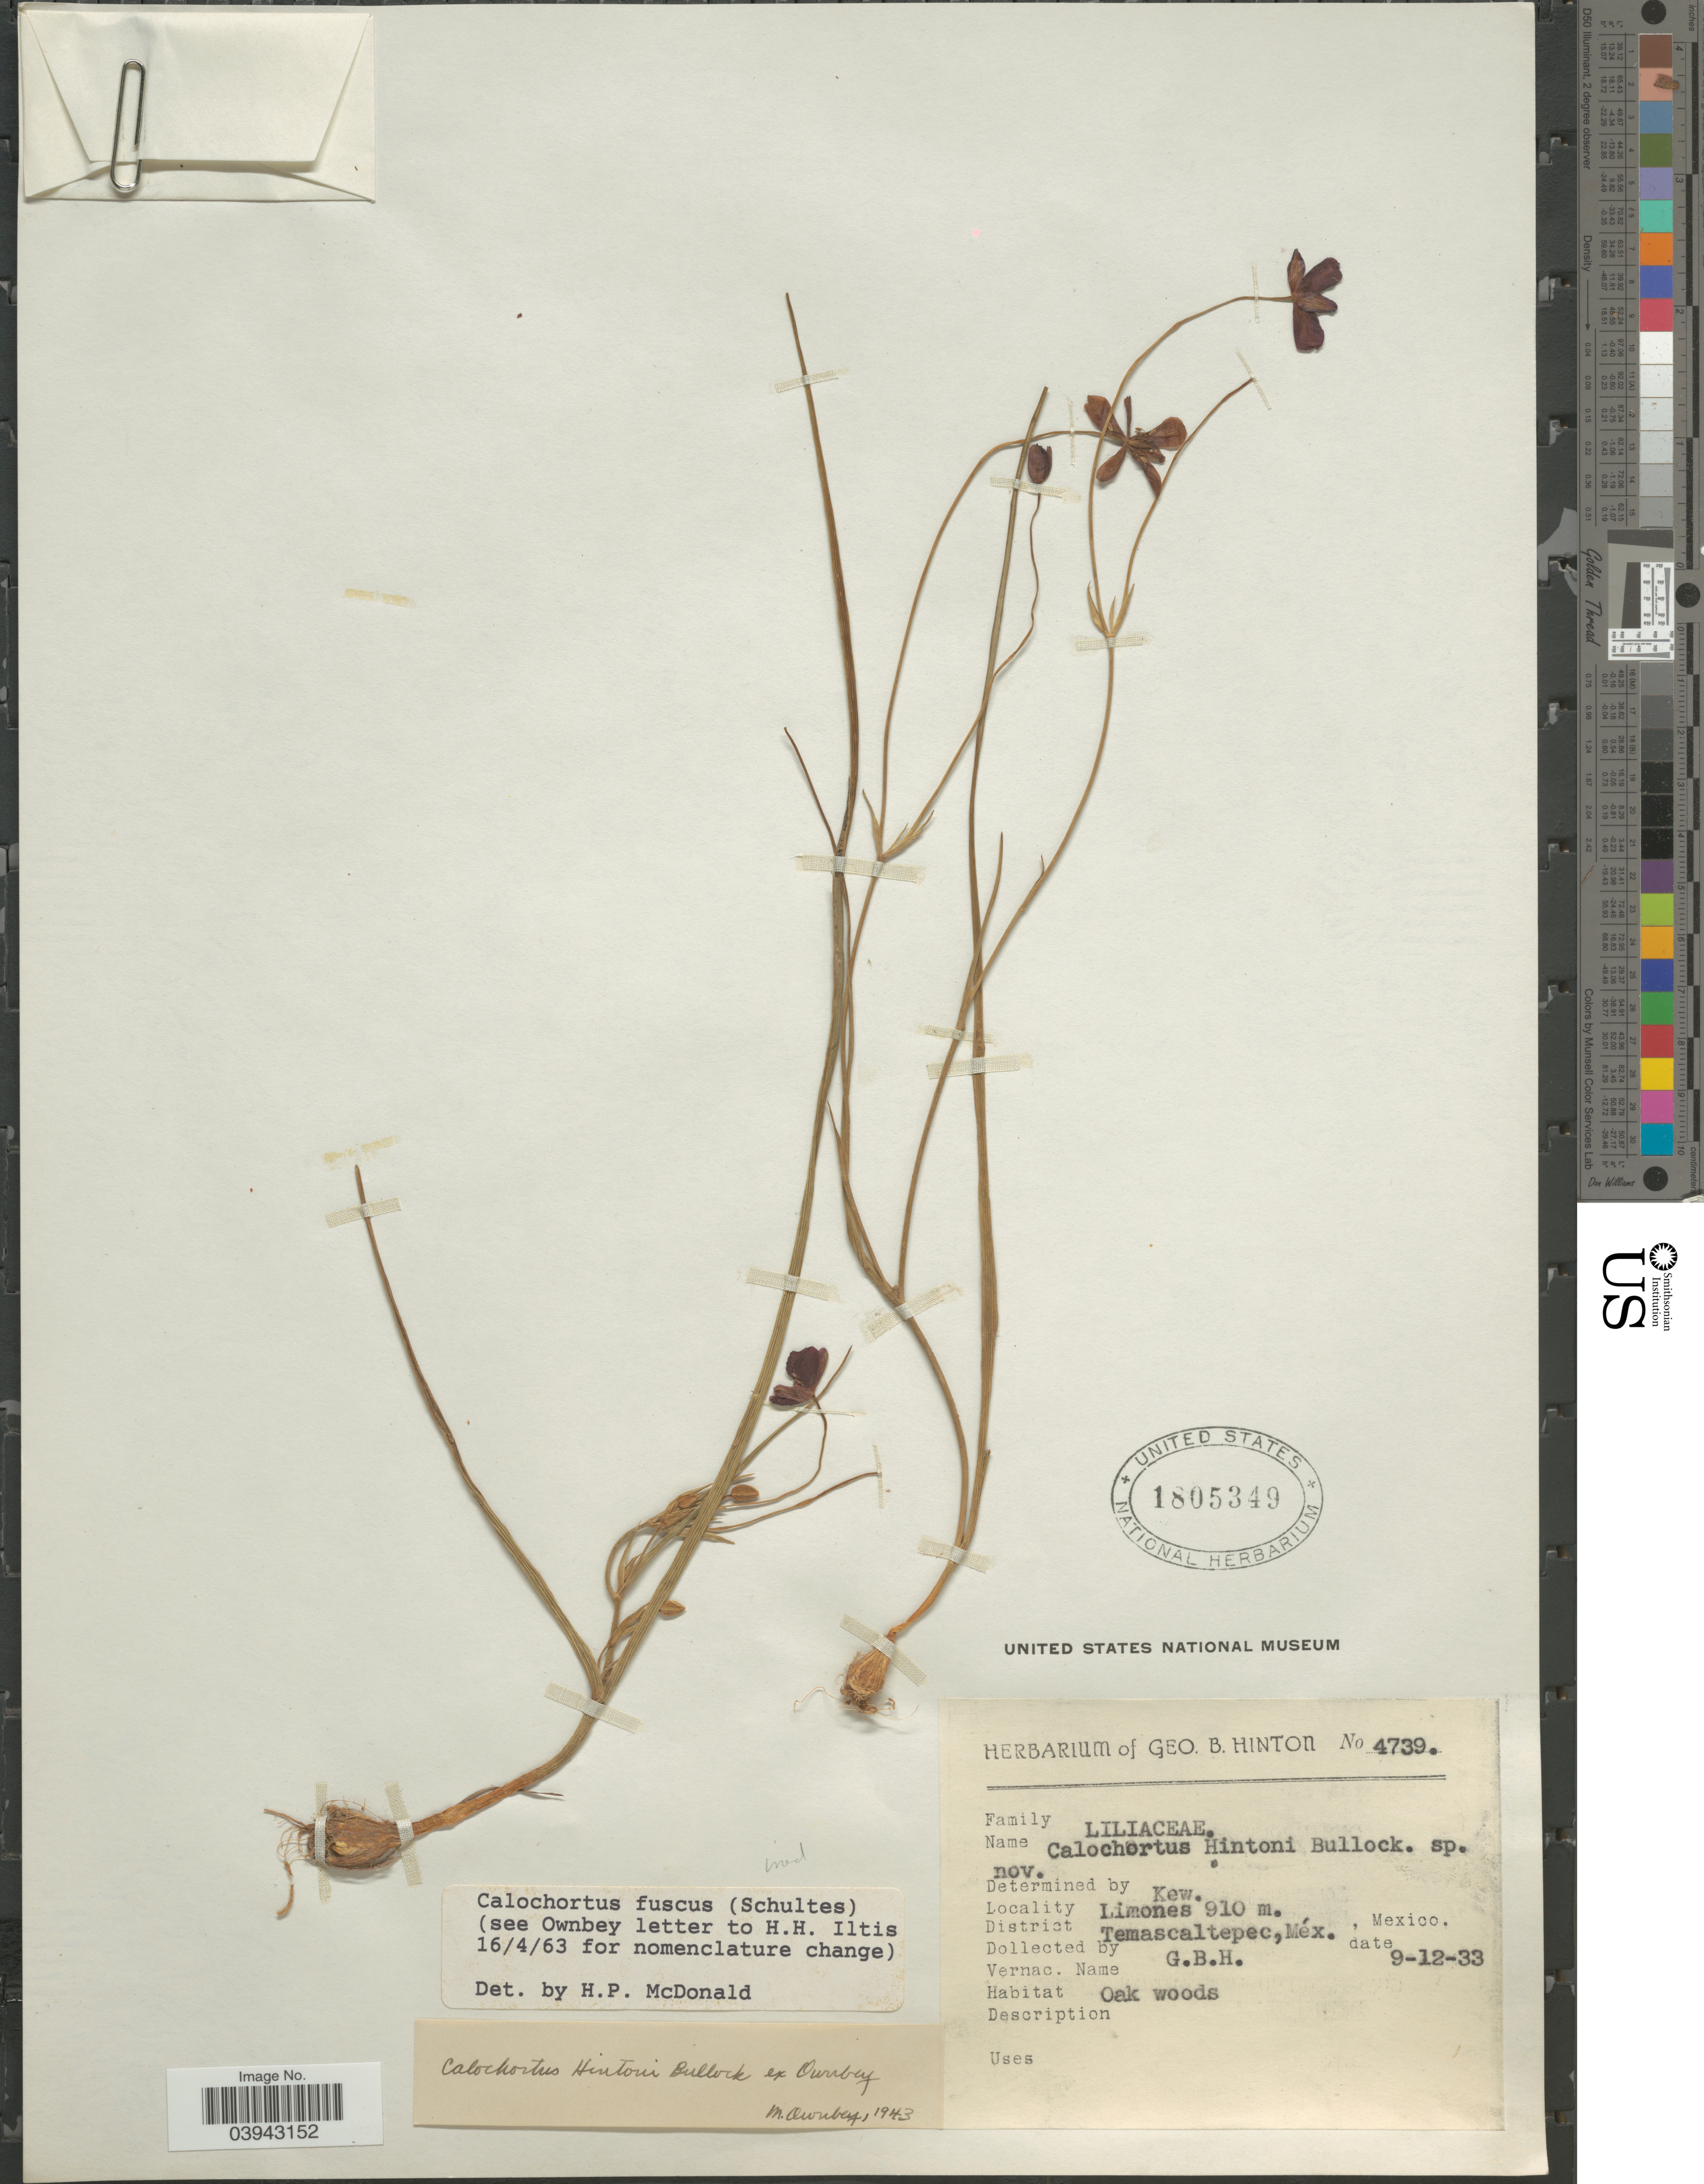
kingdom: Plantae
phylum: Tracheophyta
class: Liliopsida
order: Liliales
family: Liliaceae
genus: Calochortus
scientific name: Calochortus fuscus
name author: Schult. f.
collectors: G. B. Hinton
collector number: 4739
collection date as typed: Transcribed d/m/y: 9/12/33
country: Mexico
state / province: México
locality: Limones. District Temascaltepec.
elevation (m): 910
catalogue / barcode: US 1805349